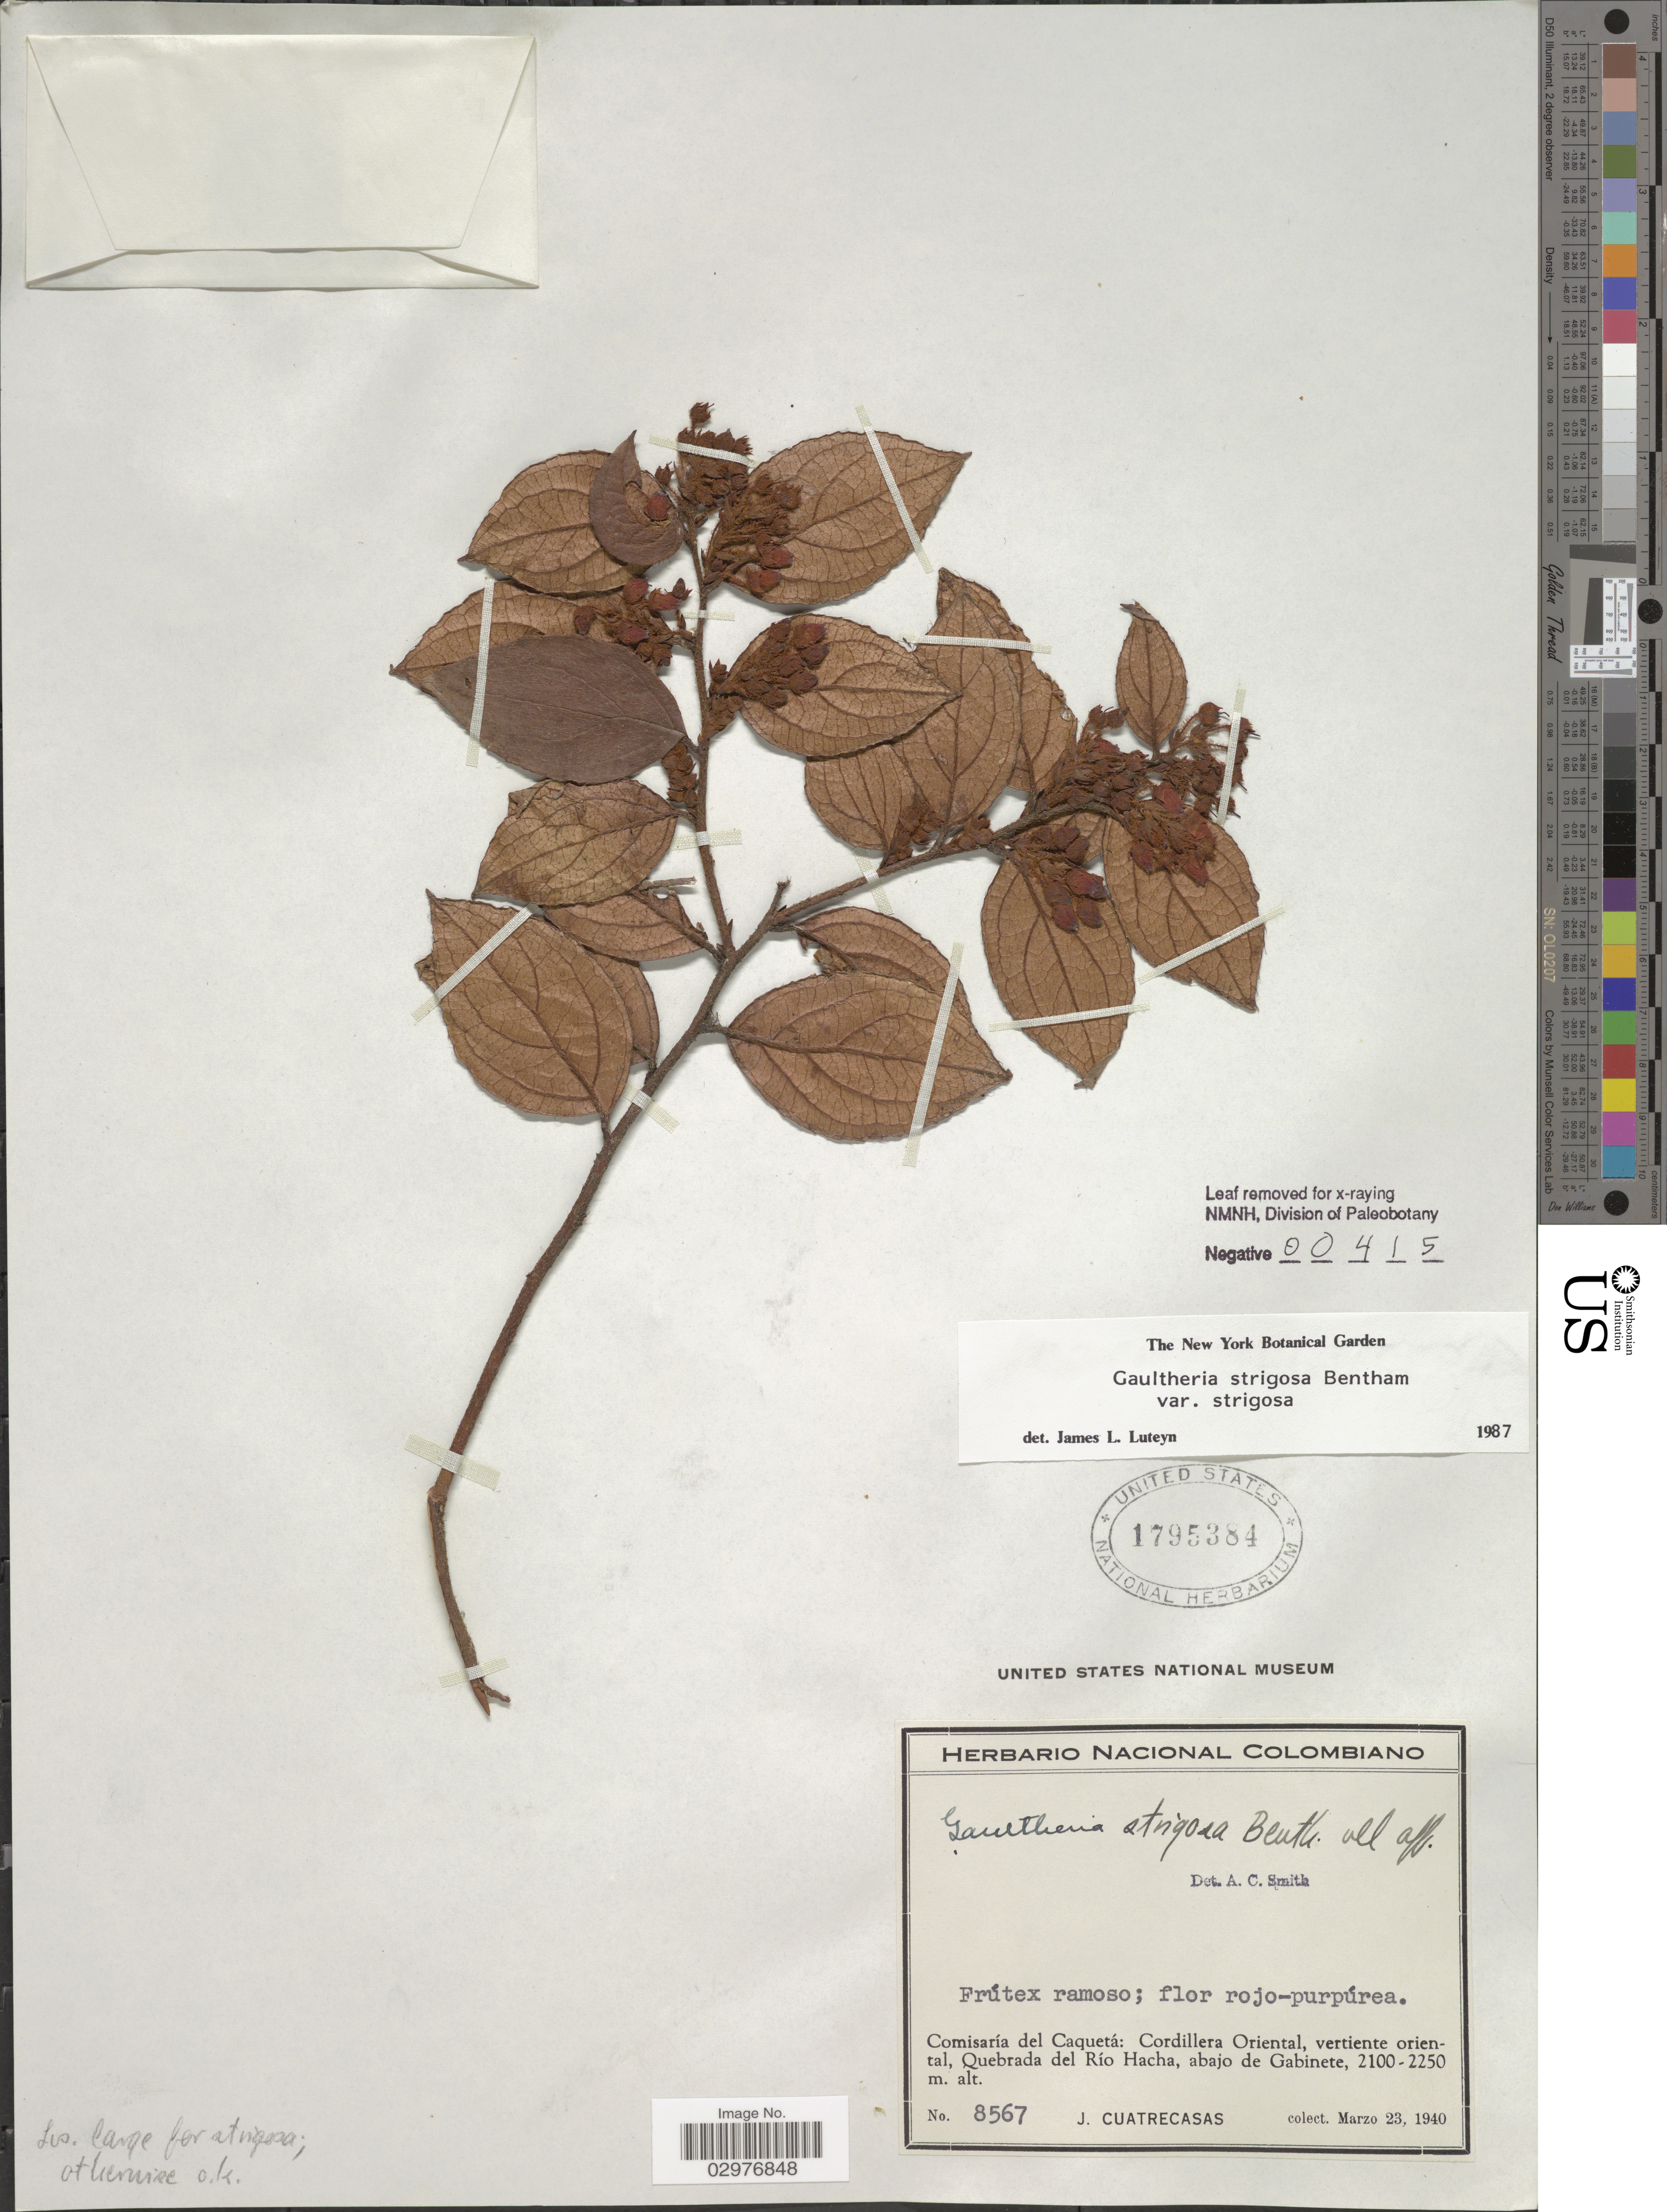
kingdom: Plantae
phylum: Tracheophyta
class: Magnoliopsida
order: Ericales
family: Ericaceae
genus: Gaultheria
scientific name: Gaultheria strigosa var. strigosa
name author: Benth.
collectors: J. Cuatrecasas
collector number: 8567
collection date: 1940-03-23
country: Colombia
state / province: Caquetá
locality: Comisaría del Caquetá: Cordillera Oriental, vertiente oriental, Quebrada del Río Hacha, abajo de Gabinete.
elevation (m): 2100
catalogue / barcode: US 1795384